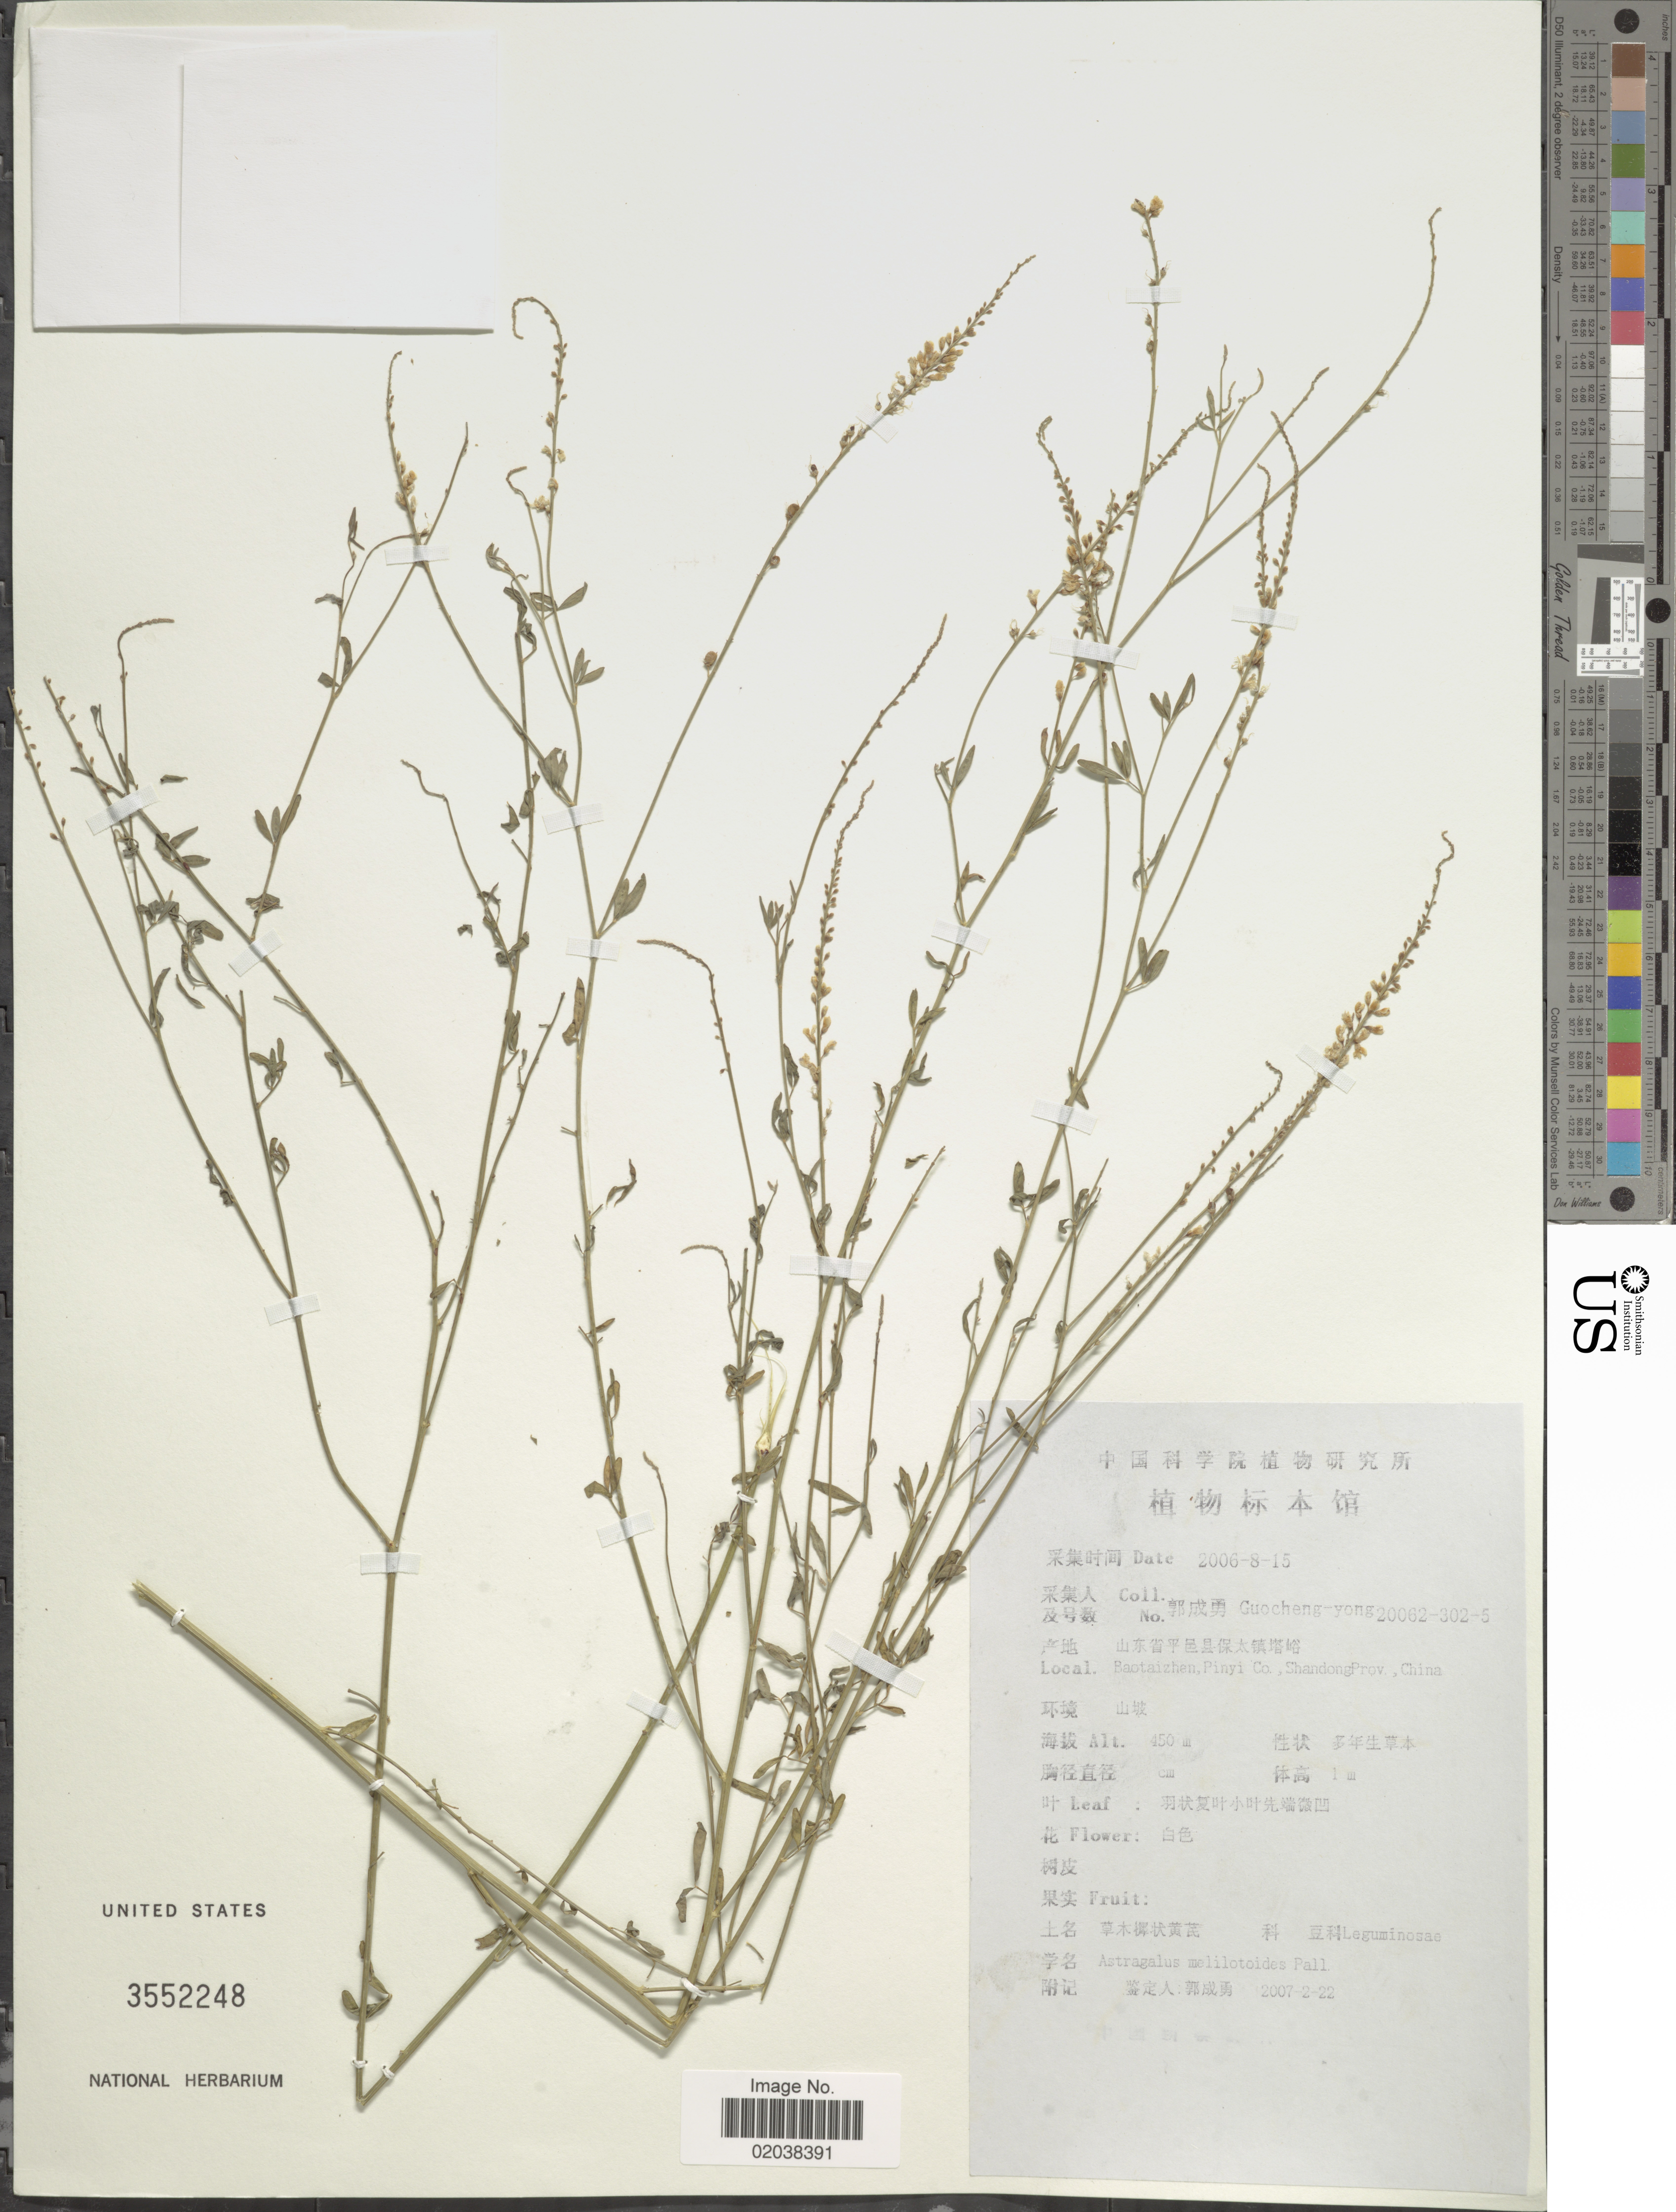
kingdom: Plantae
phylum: Tracheophyta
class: Magnoliopsida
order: Fabales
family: Fabaceae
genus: Astragalus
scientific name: Astragalus melilotoides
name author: Pall.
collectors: Guo cheng-yong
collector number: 20062-302-5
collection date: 2006-08-15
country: China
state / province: Shandong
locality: Baotaizhen, Pinyi Co.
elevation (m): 450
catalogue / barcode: US 3552248